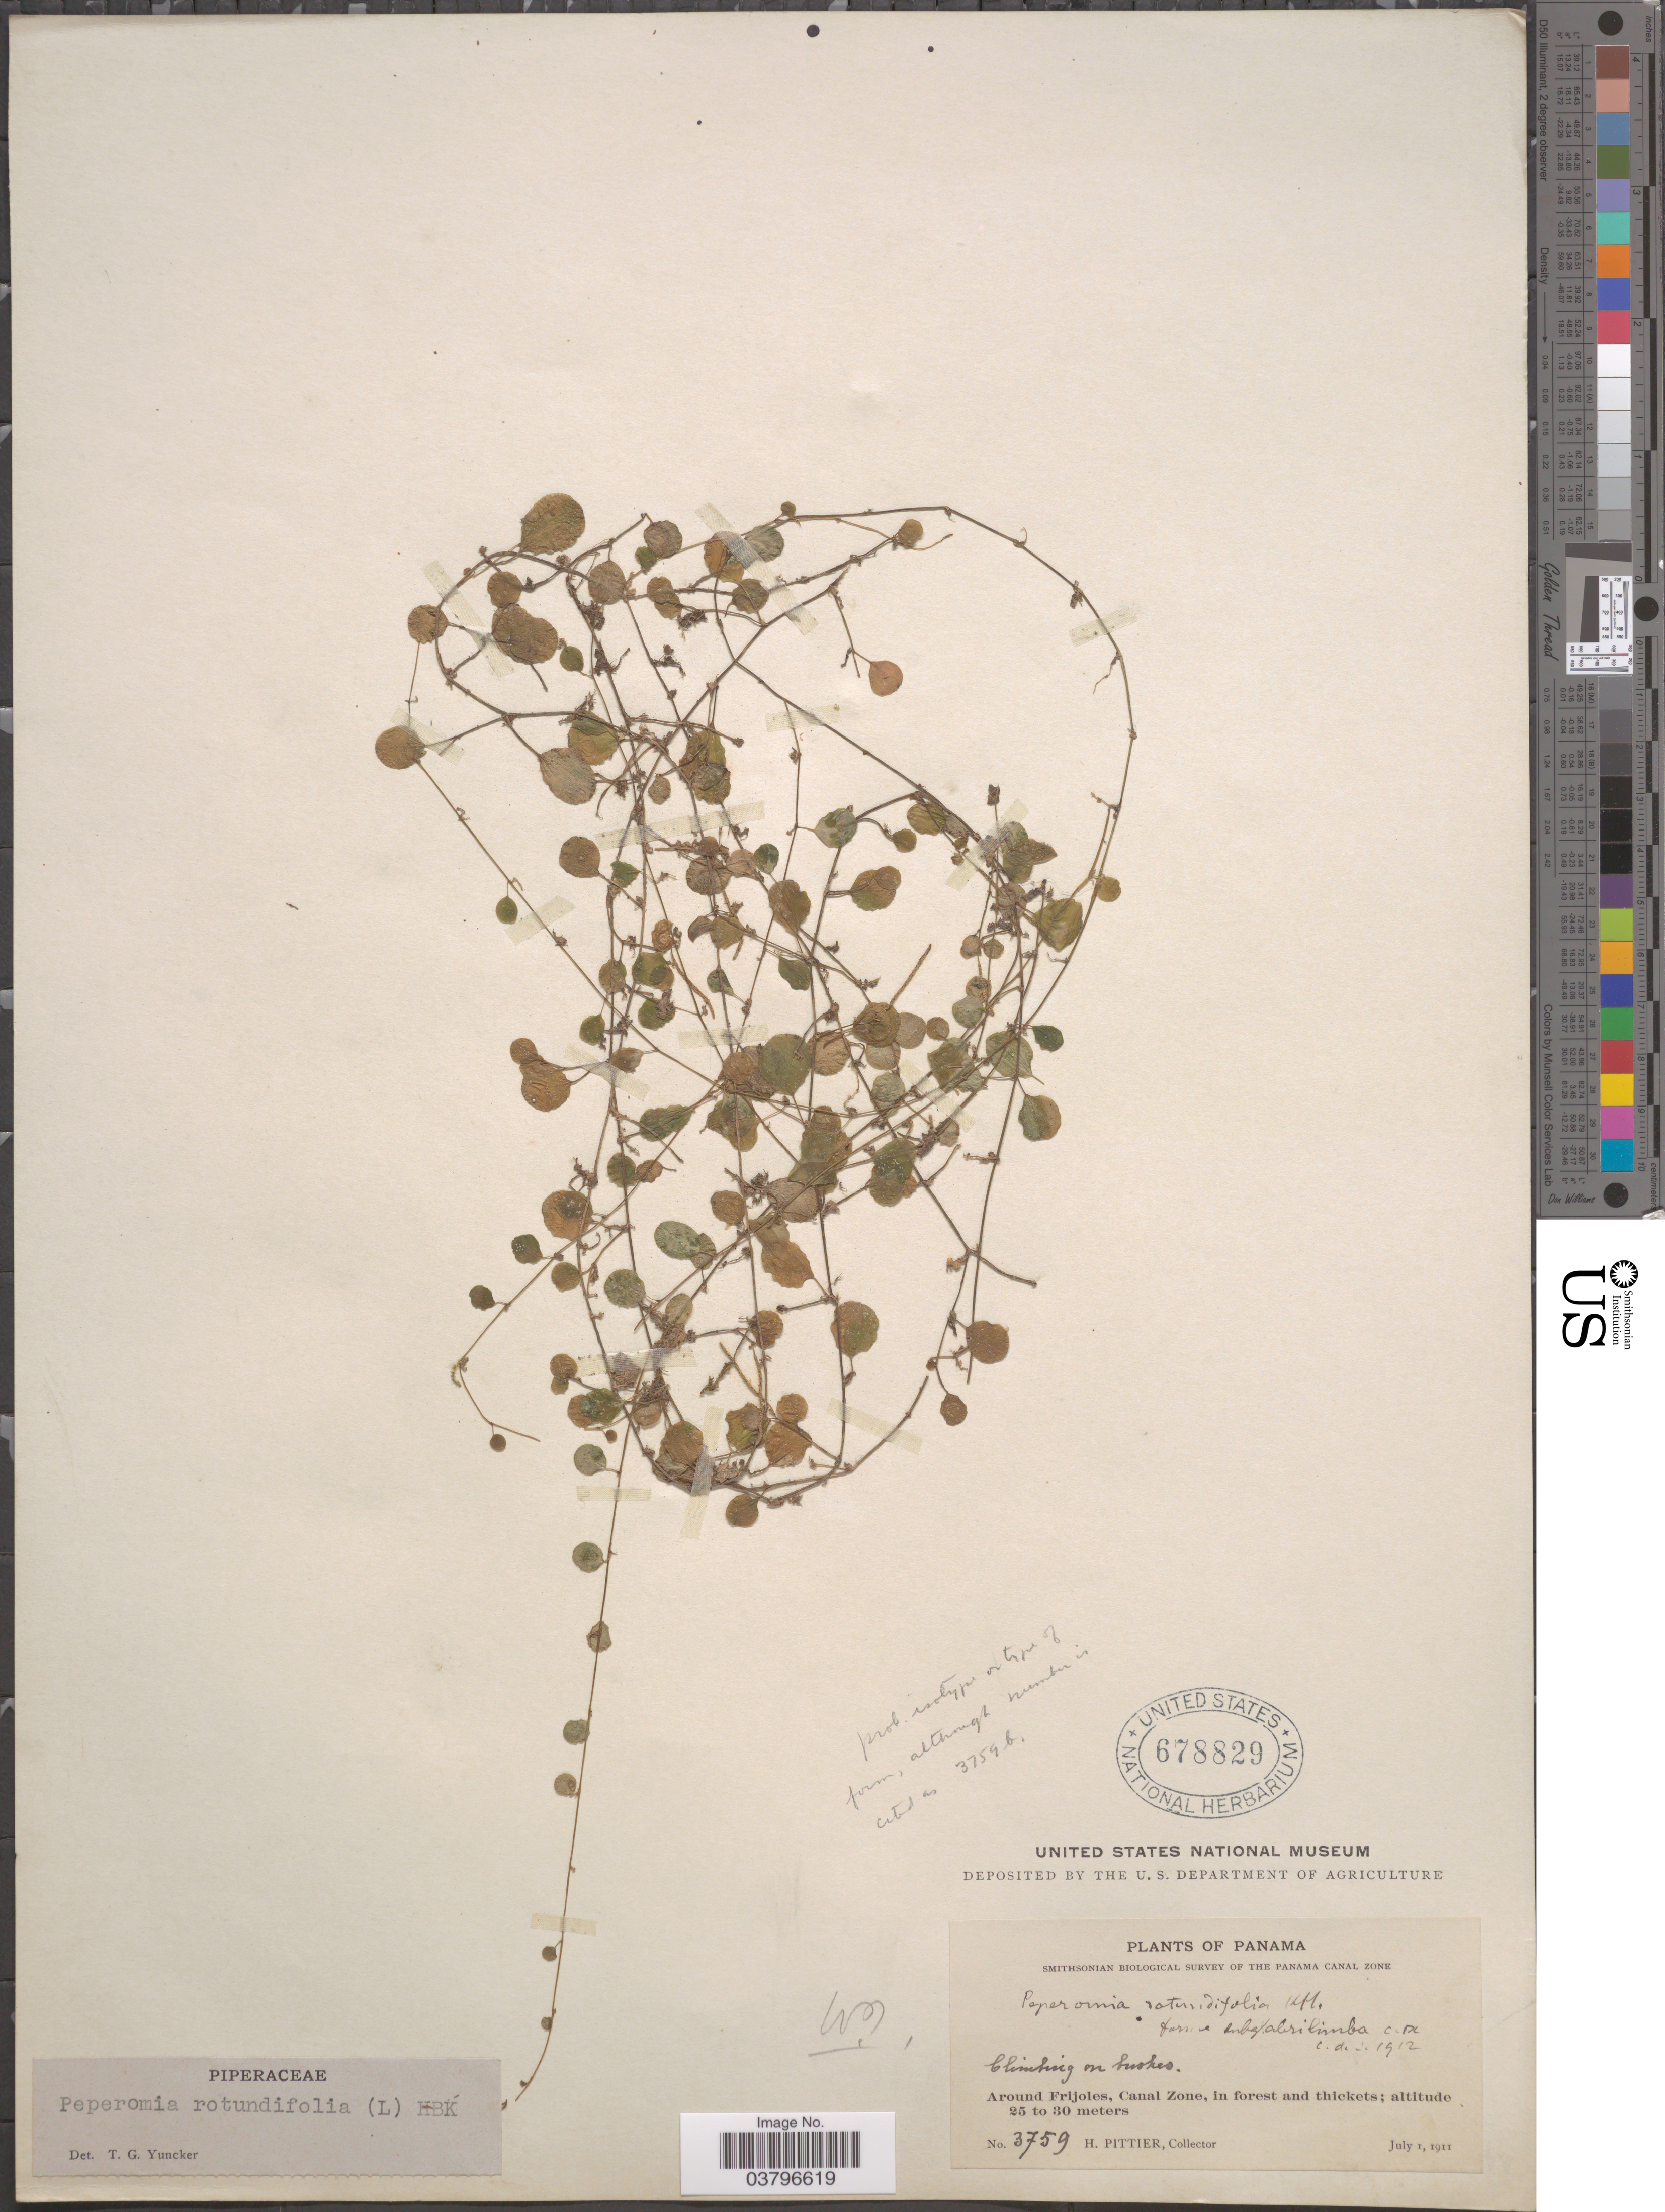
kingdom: Plantae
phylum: Tracheophyta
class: Magnoliopsida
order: Piperales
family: Piperaceae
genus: Peperomia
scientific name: Peperomia rotundifolia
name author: (L.) Kunth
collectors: H. F. Pittier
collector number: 3759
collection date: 1911-07-01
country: Panama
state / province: Colón / Panamá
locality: Around Frijoles, Canal Zone.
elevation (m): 25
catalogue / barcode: US 678829